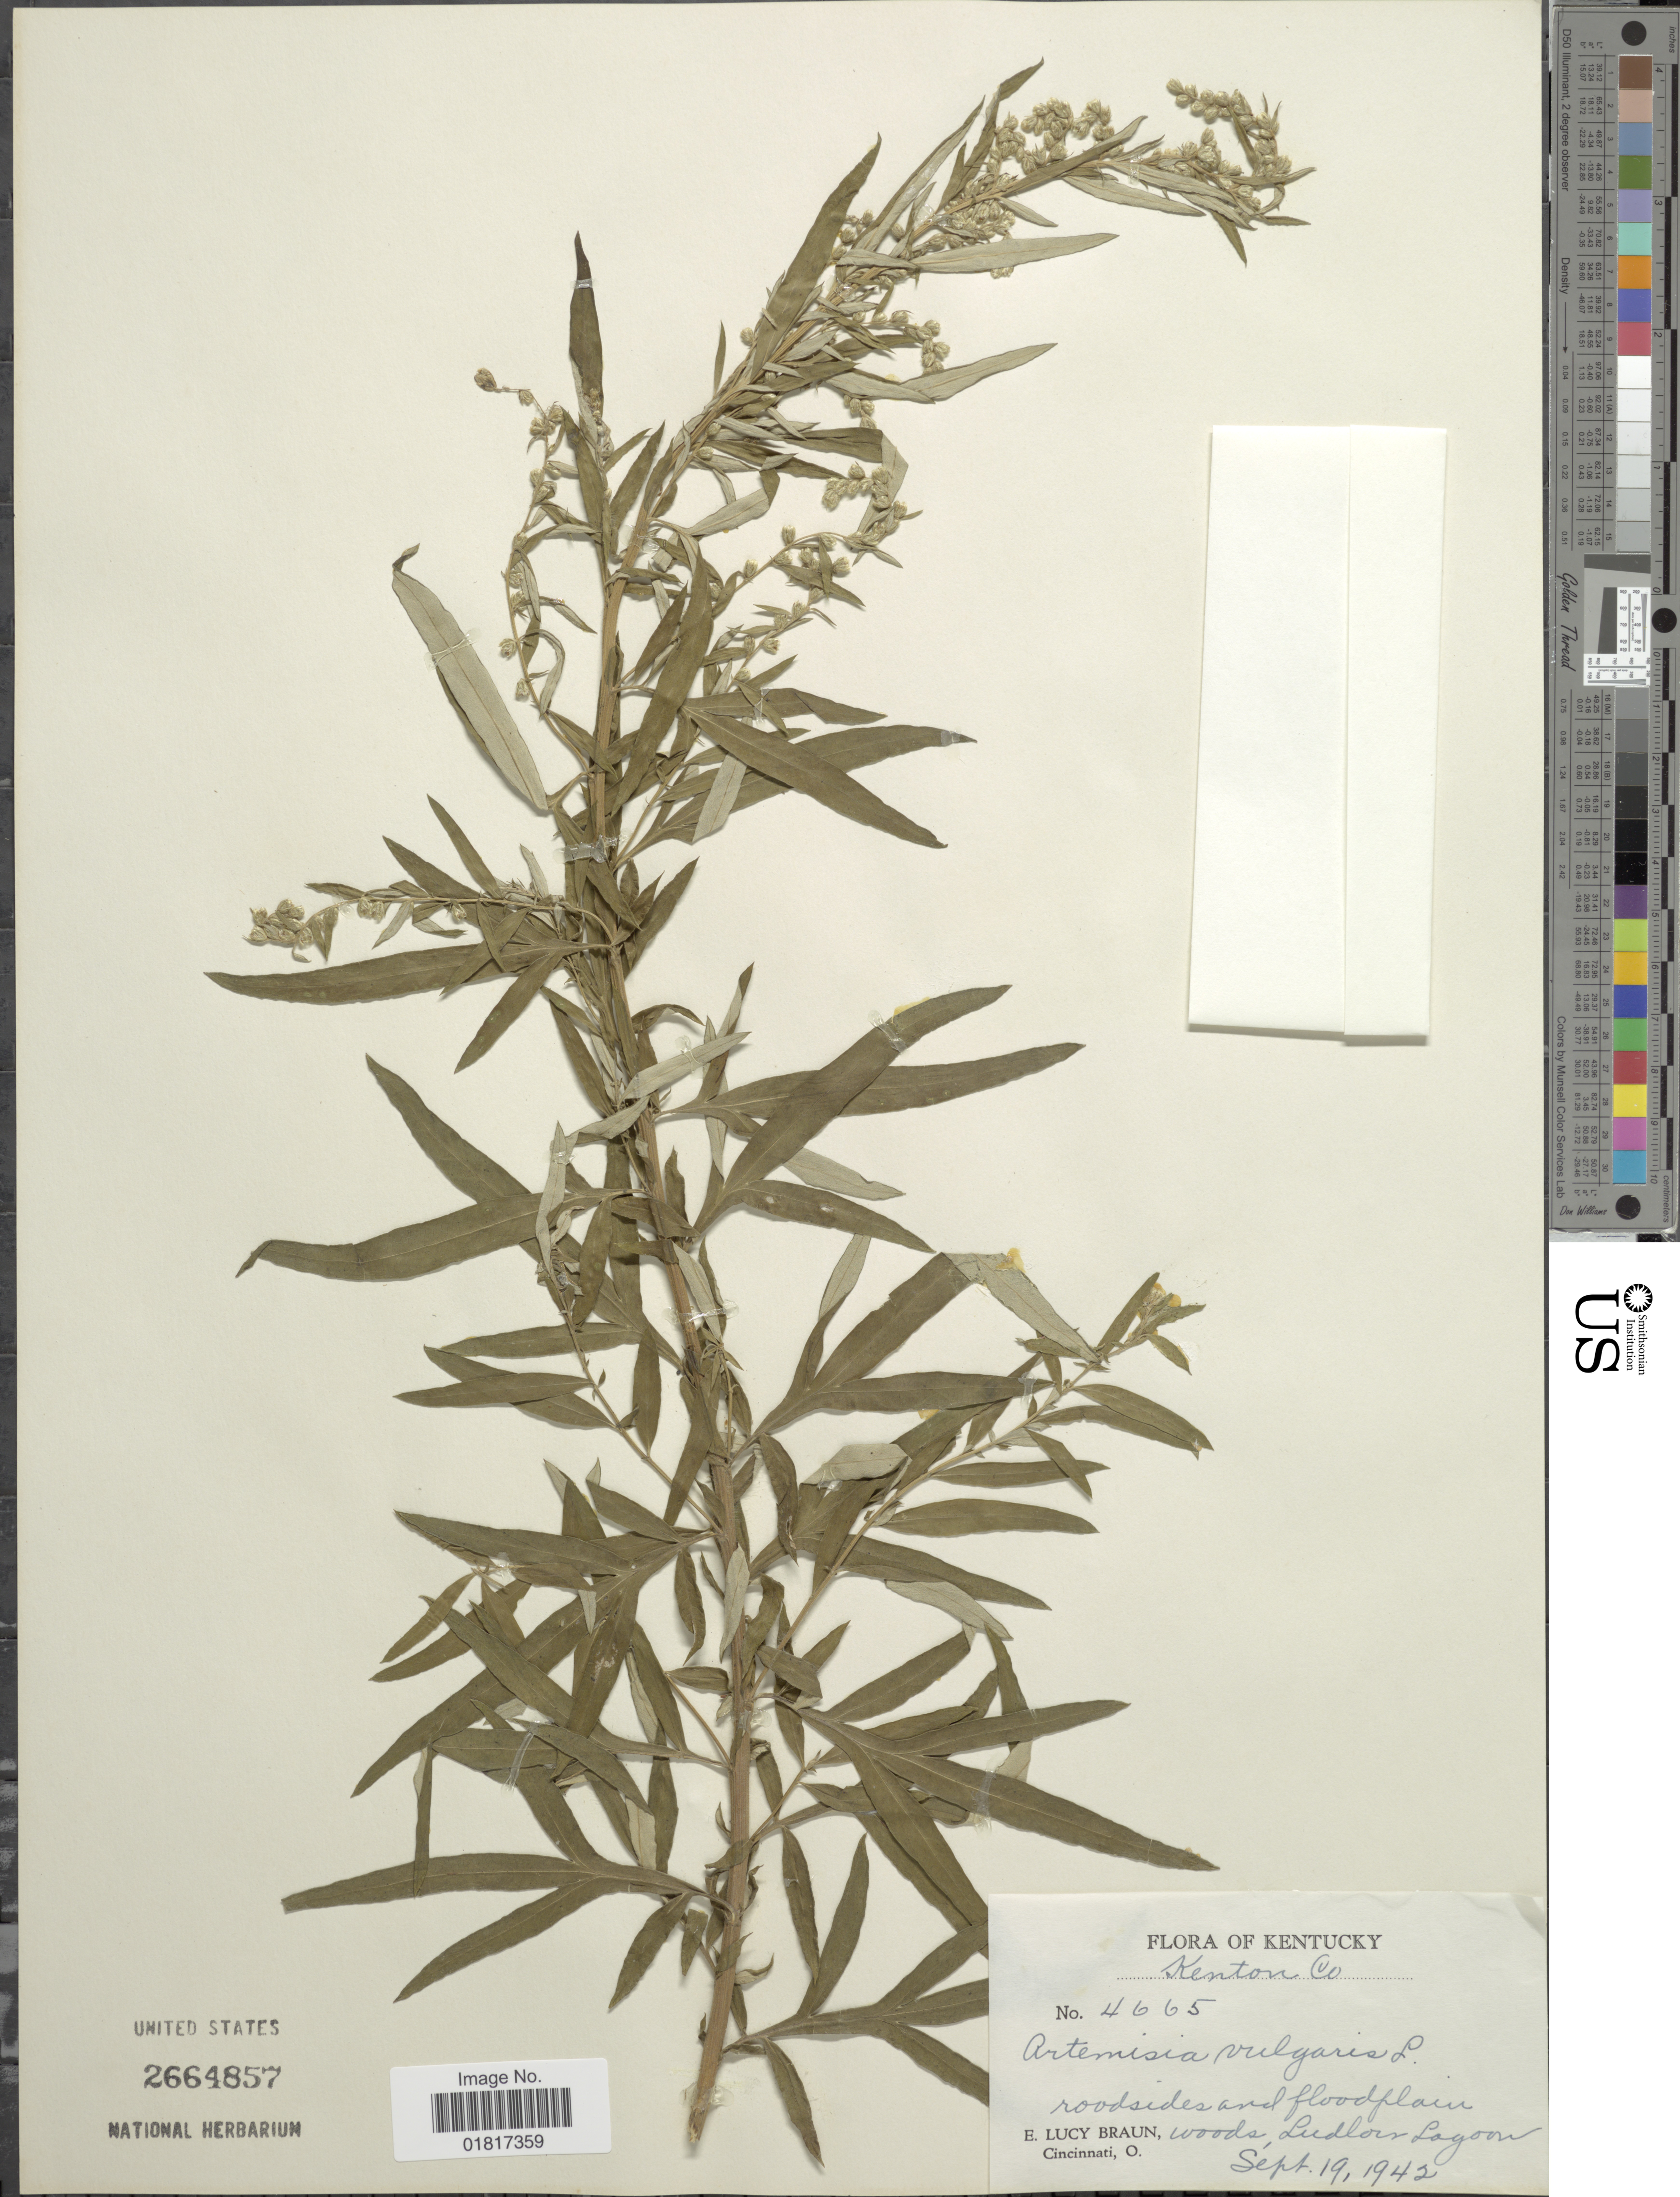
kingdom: Plantae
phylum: Tracheophyta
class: Magnoliopsida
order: Asterales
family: Asteraceae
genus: Artemisia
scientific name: Artemisia vulgaris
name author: L.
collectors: E. L. Braun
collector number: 4665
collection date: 1942-09-19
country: United States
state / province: Kentucky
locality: Kenton Co, roadsides and floodplain, woods, Lulow Lagoon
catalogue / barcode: US 2664857